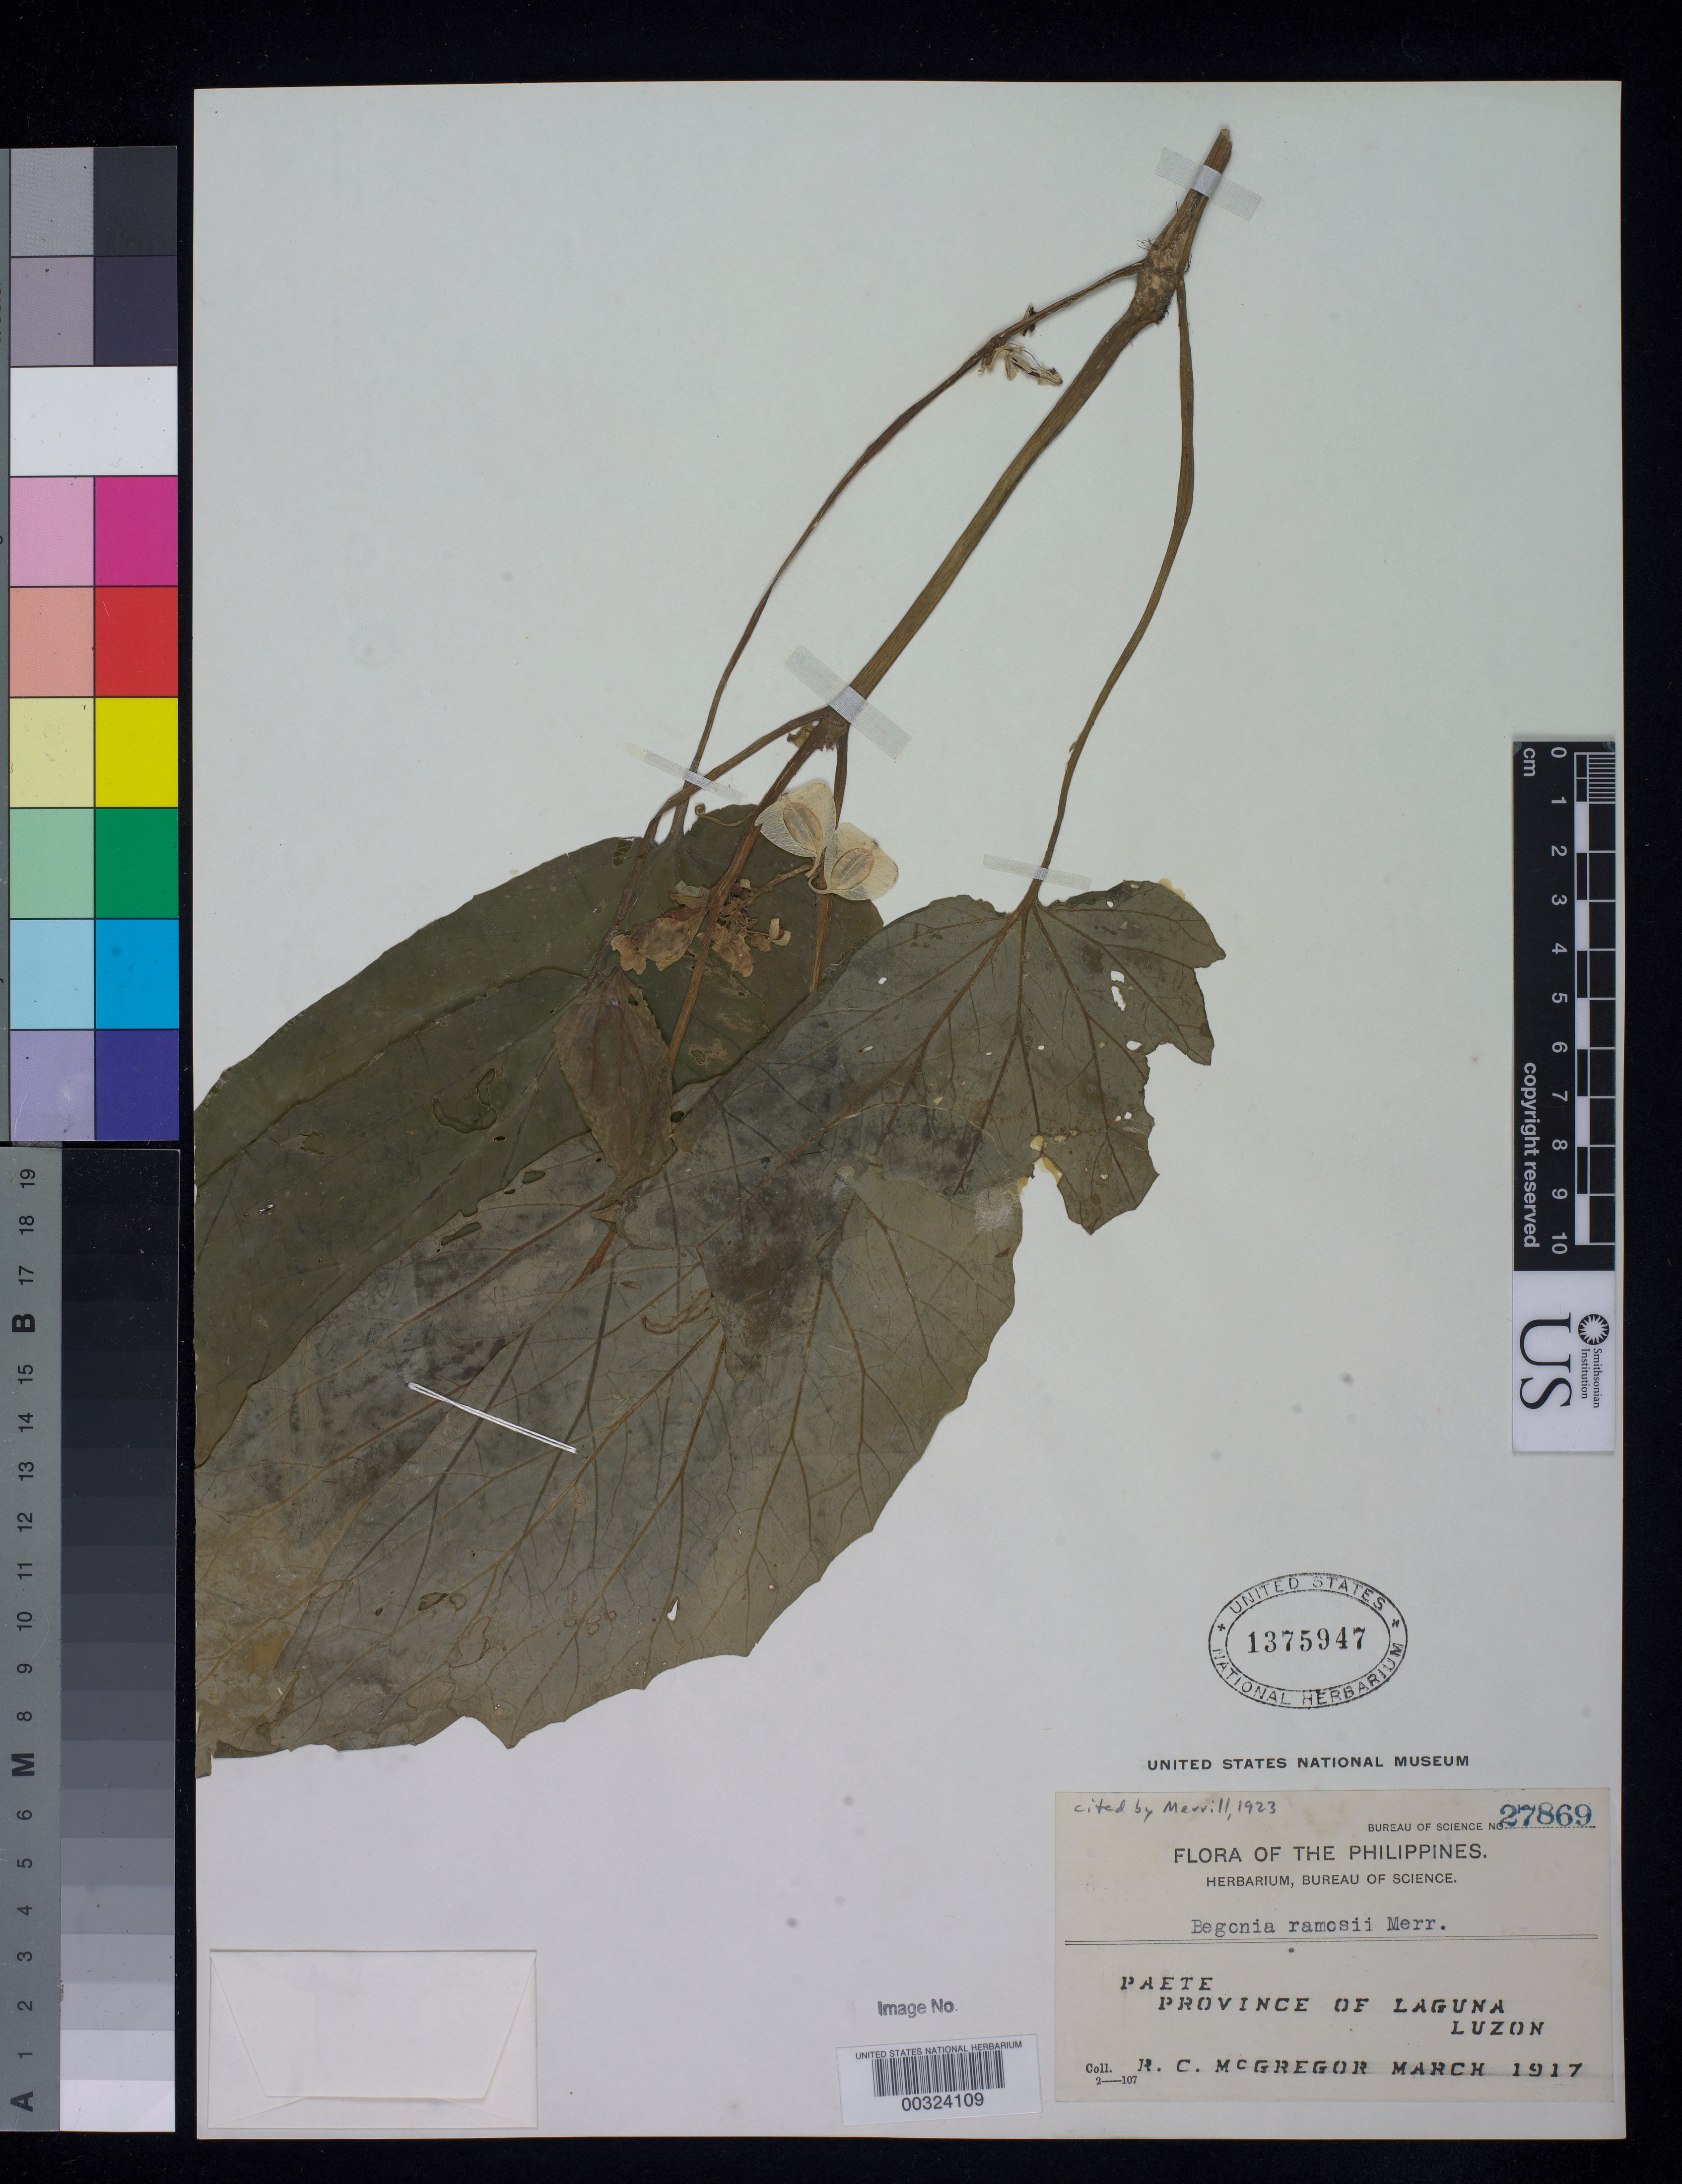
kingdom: Plantae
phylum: Tracheophyta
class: Magnoliopsida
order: Cucurbitales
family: Begoniaceae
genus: Begonia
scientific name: Begonia ramosii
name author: Merr.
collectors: R. C. McGregor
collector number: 27869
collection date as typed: Mar 1917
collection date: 1917-03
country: Philippines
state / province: Calabarzon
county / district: Laguna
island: Luzon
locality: Paete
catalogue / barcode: US 1375947